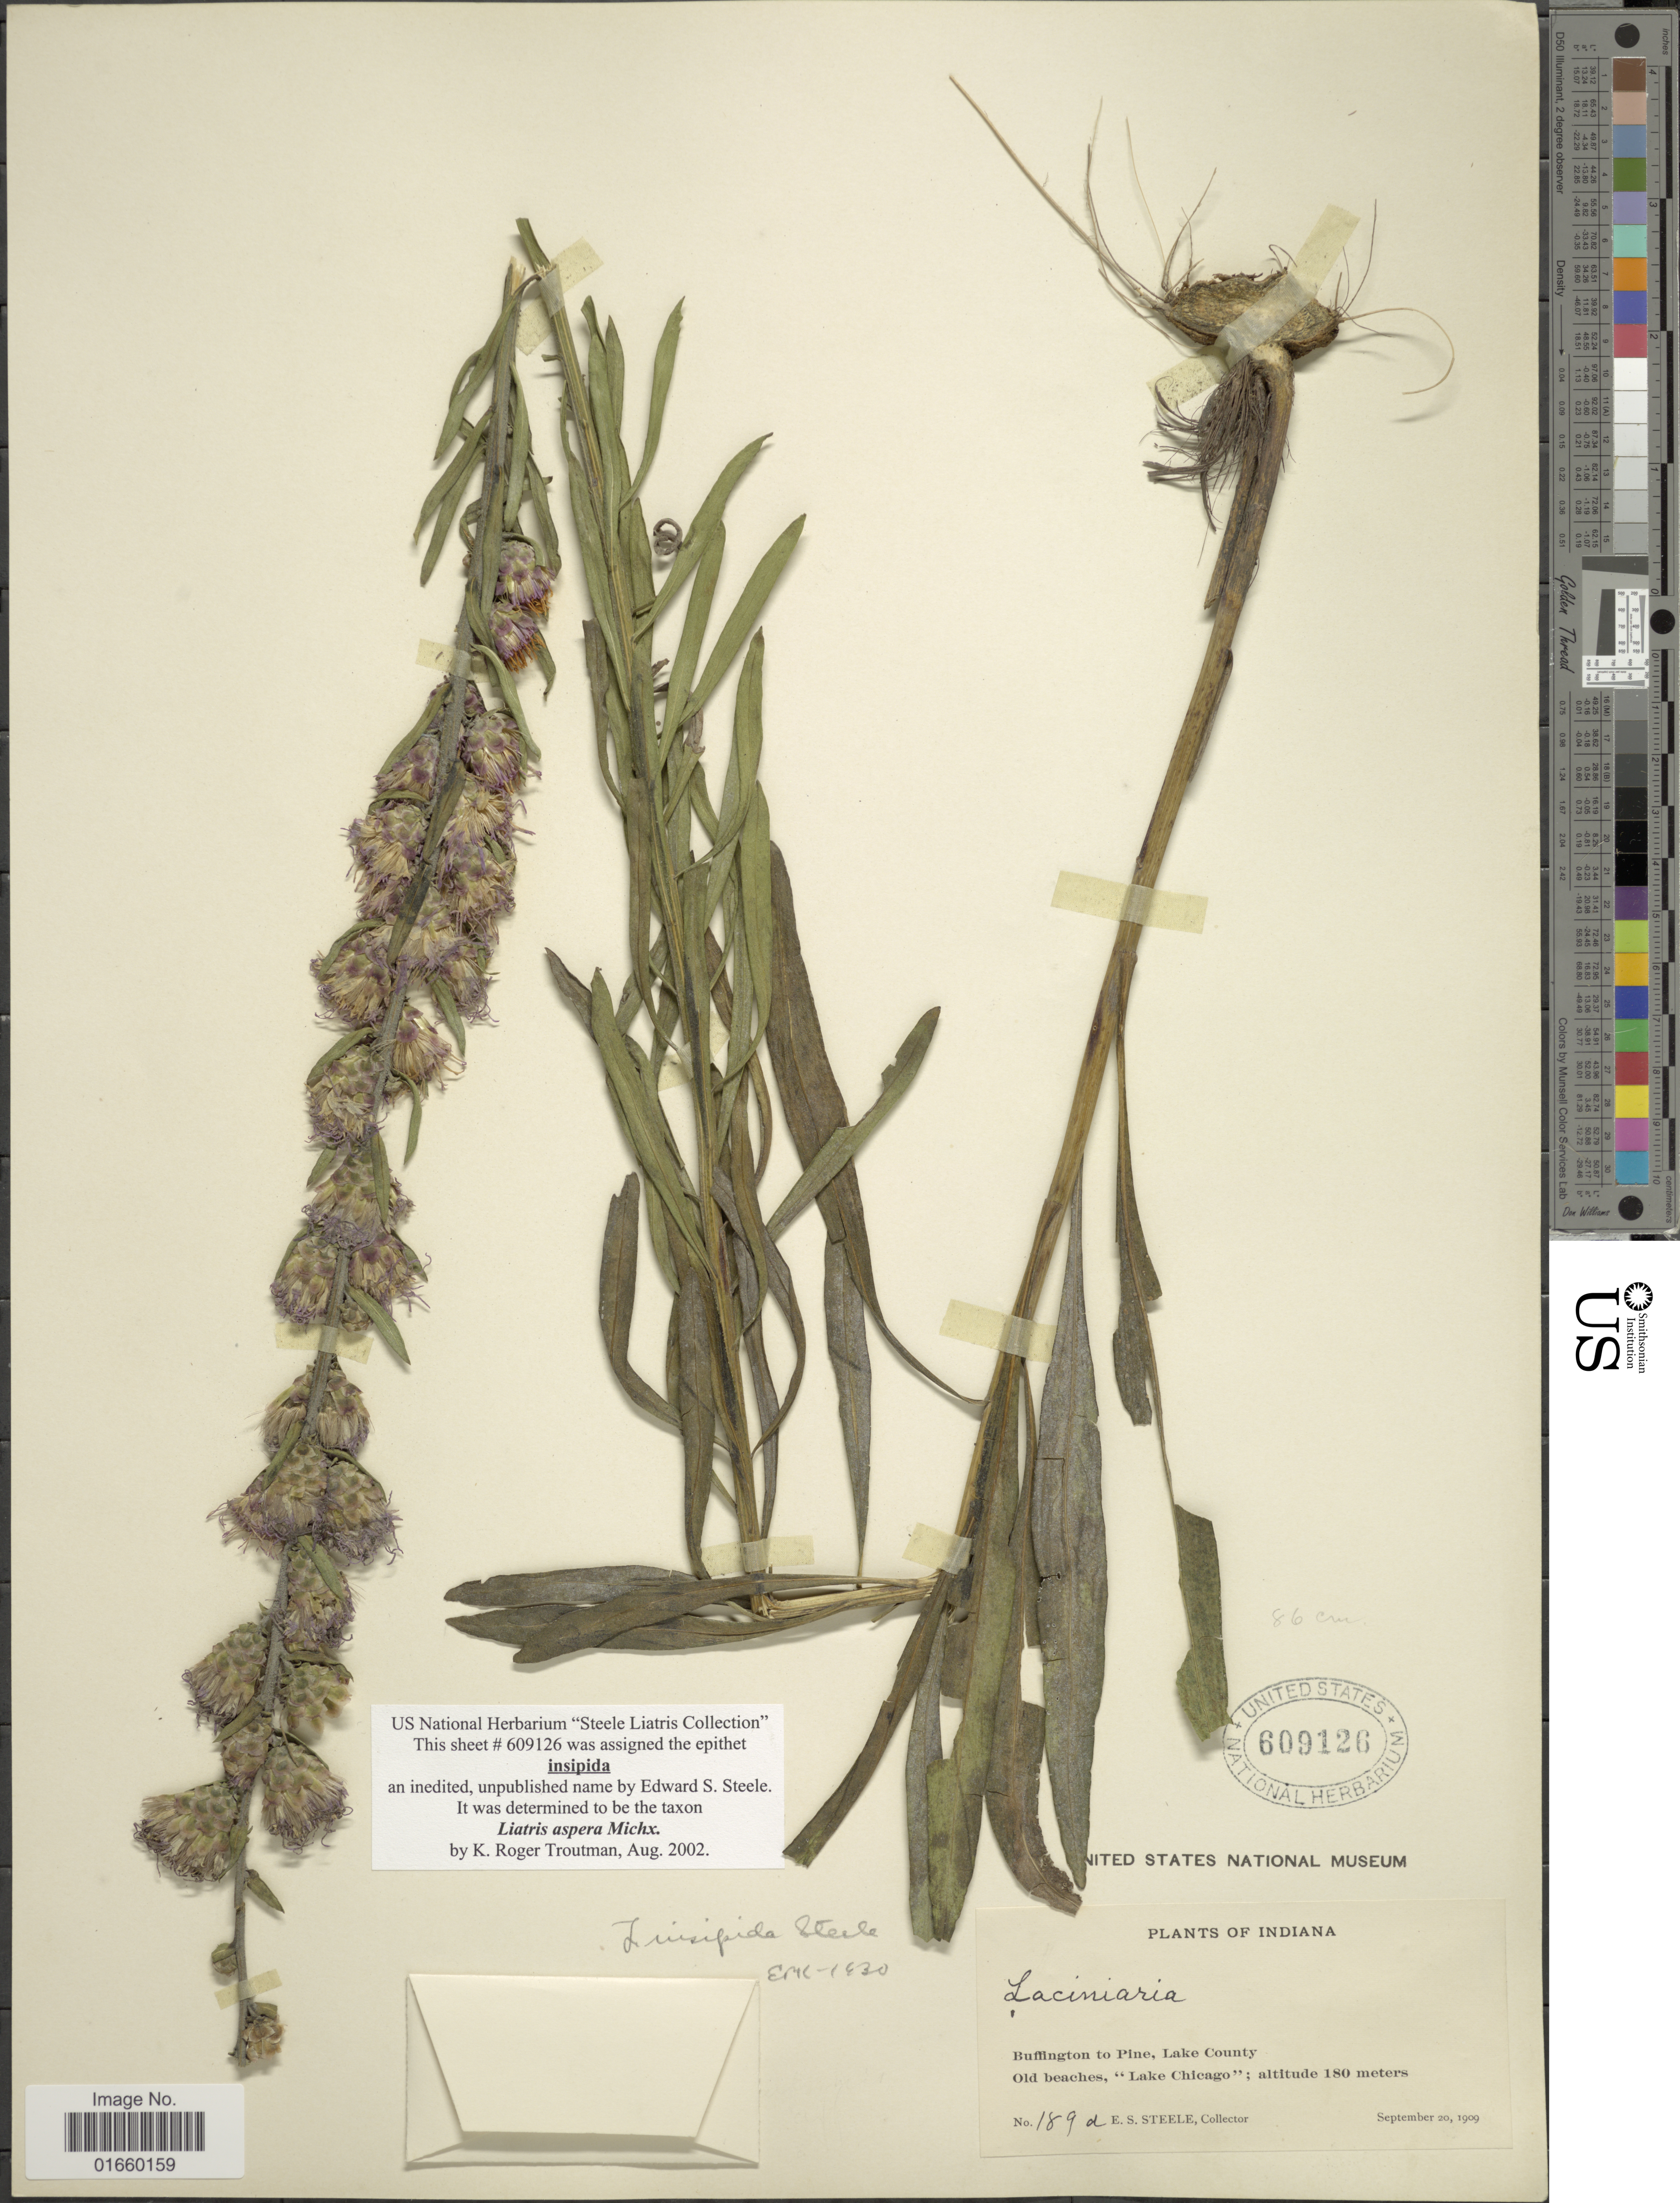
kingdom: Plantae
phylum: Tracheophyta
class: Magnoliopsida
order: Asterales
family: Asteraceae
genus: Liatris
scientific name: Liatris aspera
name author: Michx.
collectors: E. Steele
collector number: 189a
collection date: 1909-09-20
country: United States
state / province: Indiana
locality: Buffington to Pine, Lake County, Old beaches, "Lake Chicago"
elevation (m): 180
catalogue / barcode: US 609126